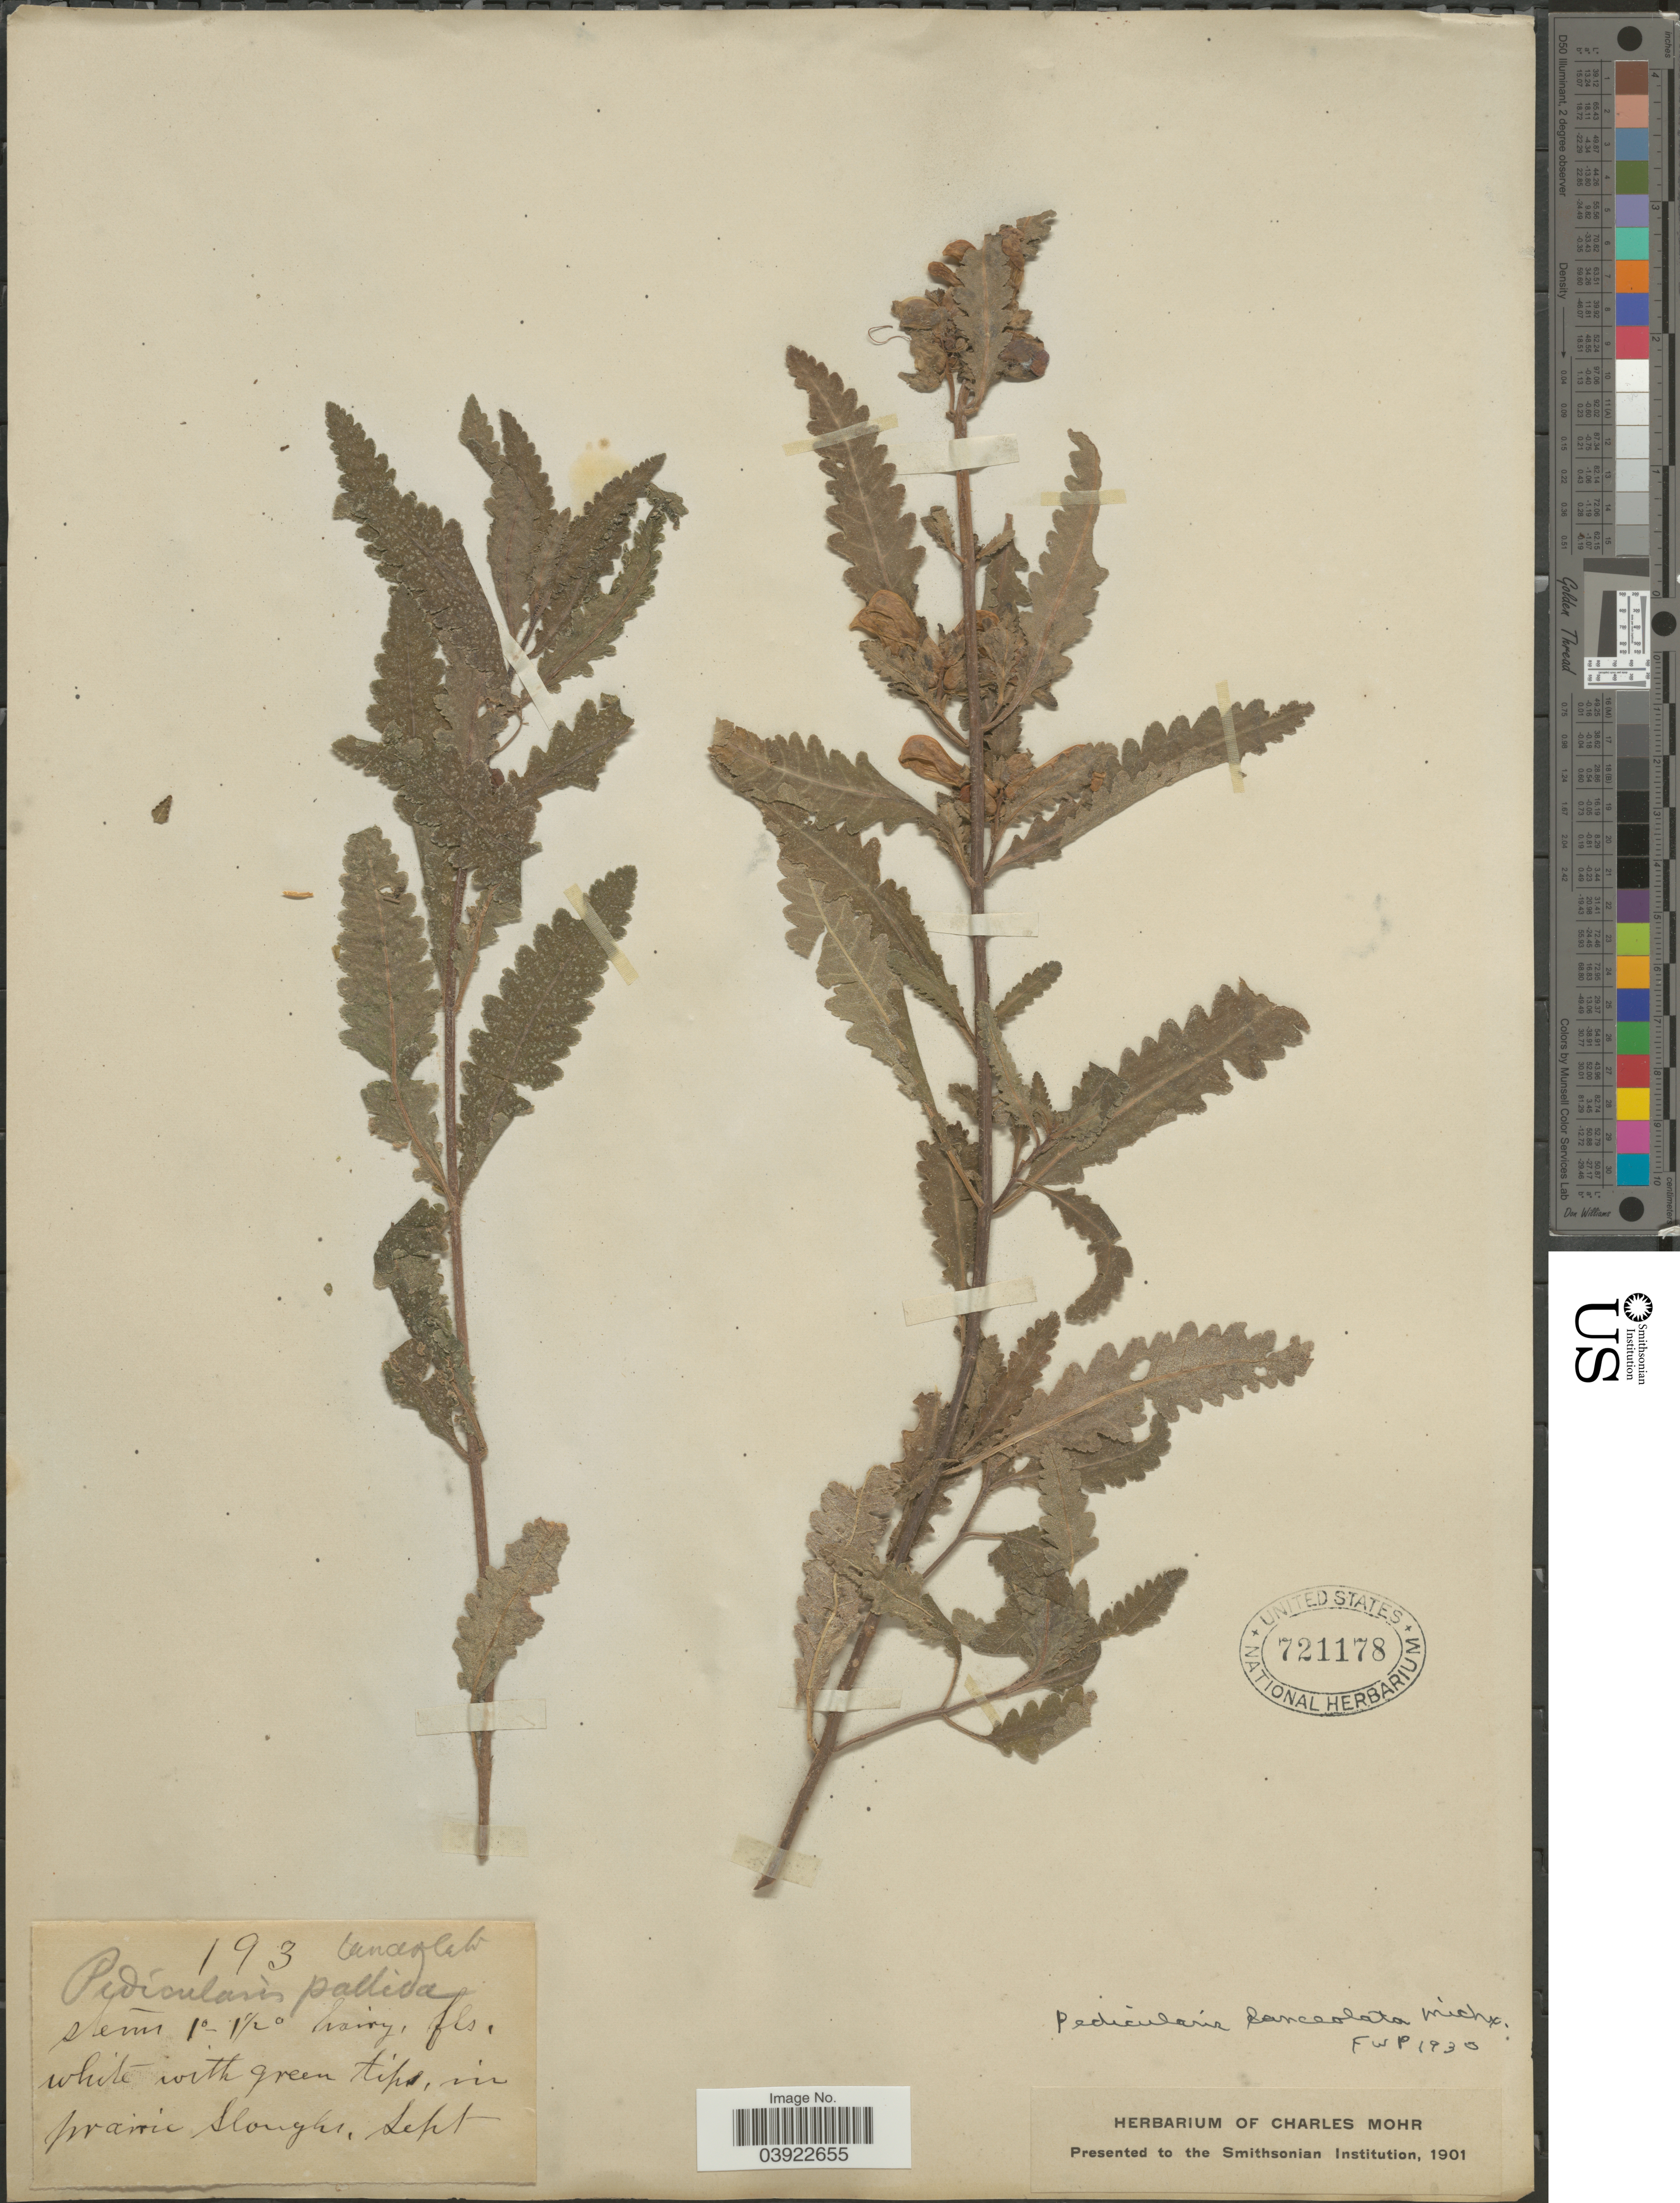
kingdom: Plantae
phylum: Tracheophyta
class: Magnoliopsida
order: Lamiales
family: Orobanchaceae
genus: Pedicularis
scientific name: Pedicularis lanceolata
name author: Michx.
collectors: ex herb. Charles Mohr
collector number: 193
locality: In prairie sloughs.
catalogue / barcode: US 721178